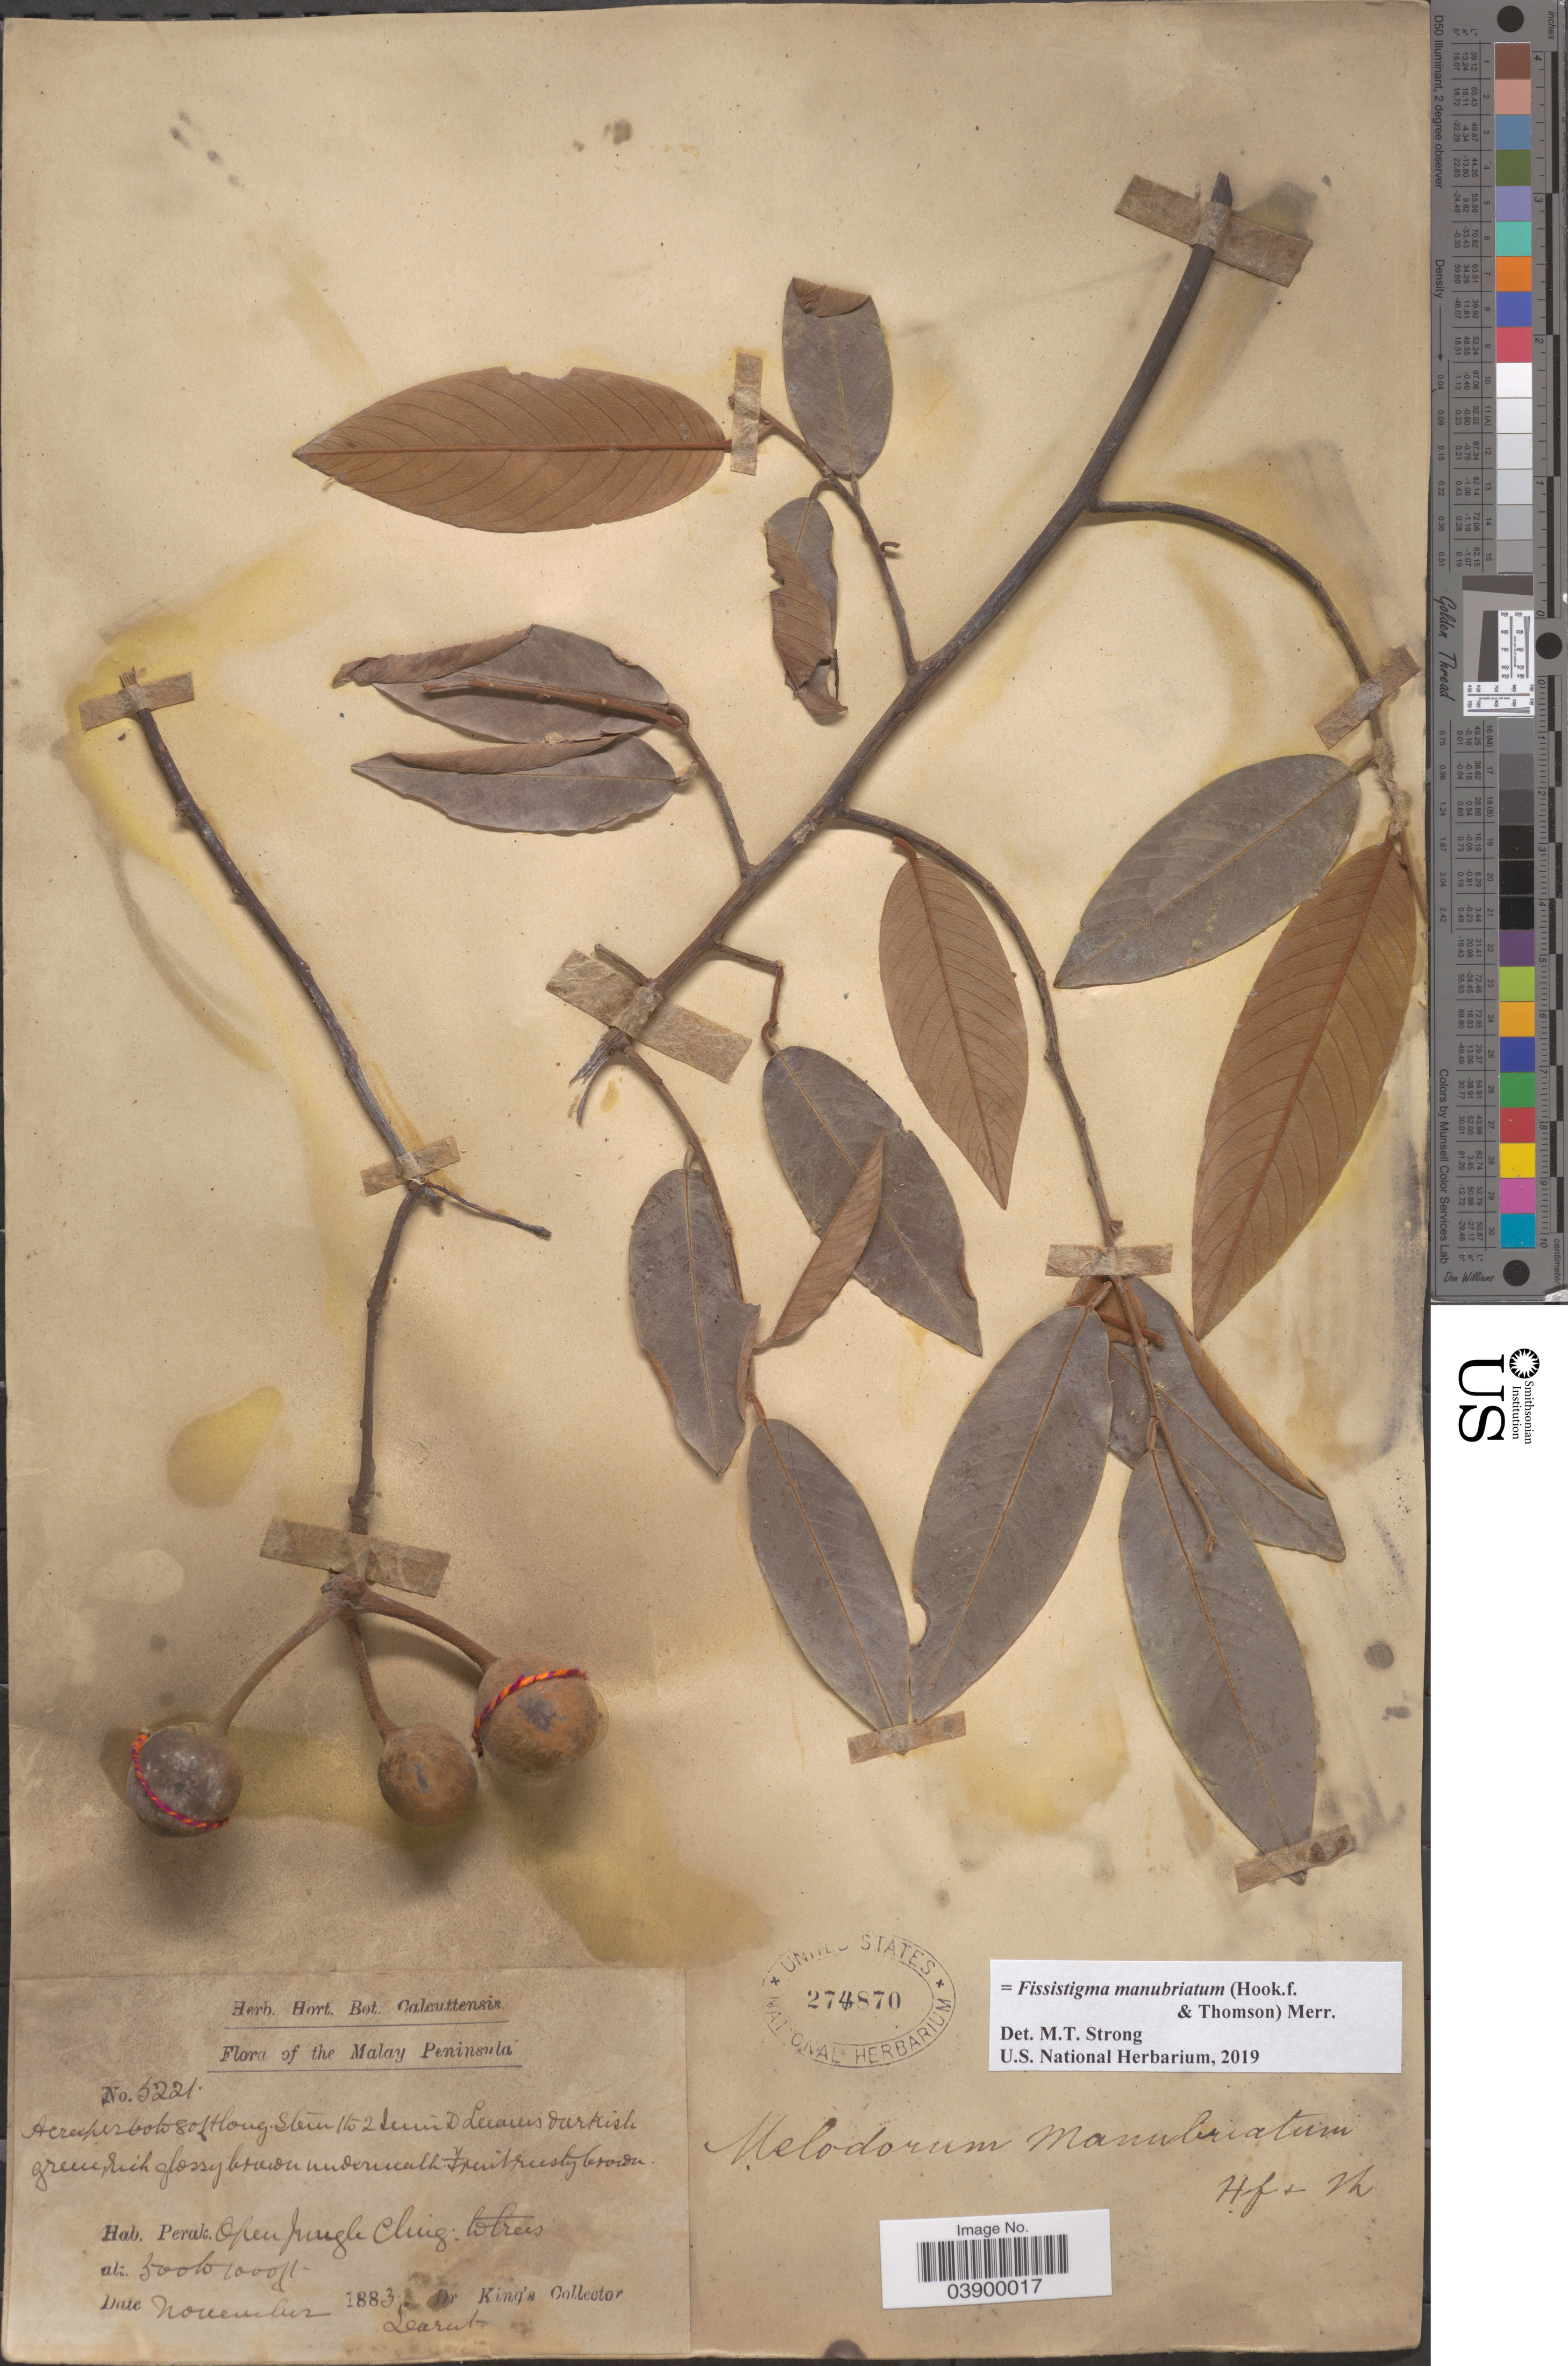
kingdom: Plantae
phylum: Tracheophyta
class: Magnoliopsida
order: Magnoliales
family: Annonaceae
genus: Fissistigma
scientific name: Fissistigma manubriatum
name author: (Hook. f. & Thomson) Merr.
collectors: Dr. King's collector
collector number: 5221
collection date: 1883-11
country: Malaysia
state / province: Perak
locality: The Malay Peninsula. Larut.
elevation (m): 152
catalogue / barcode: US 274870